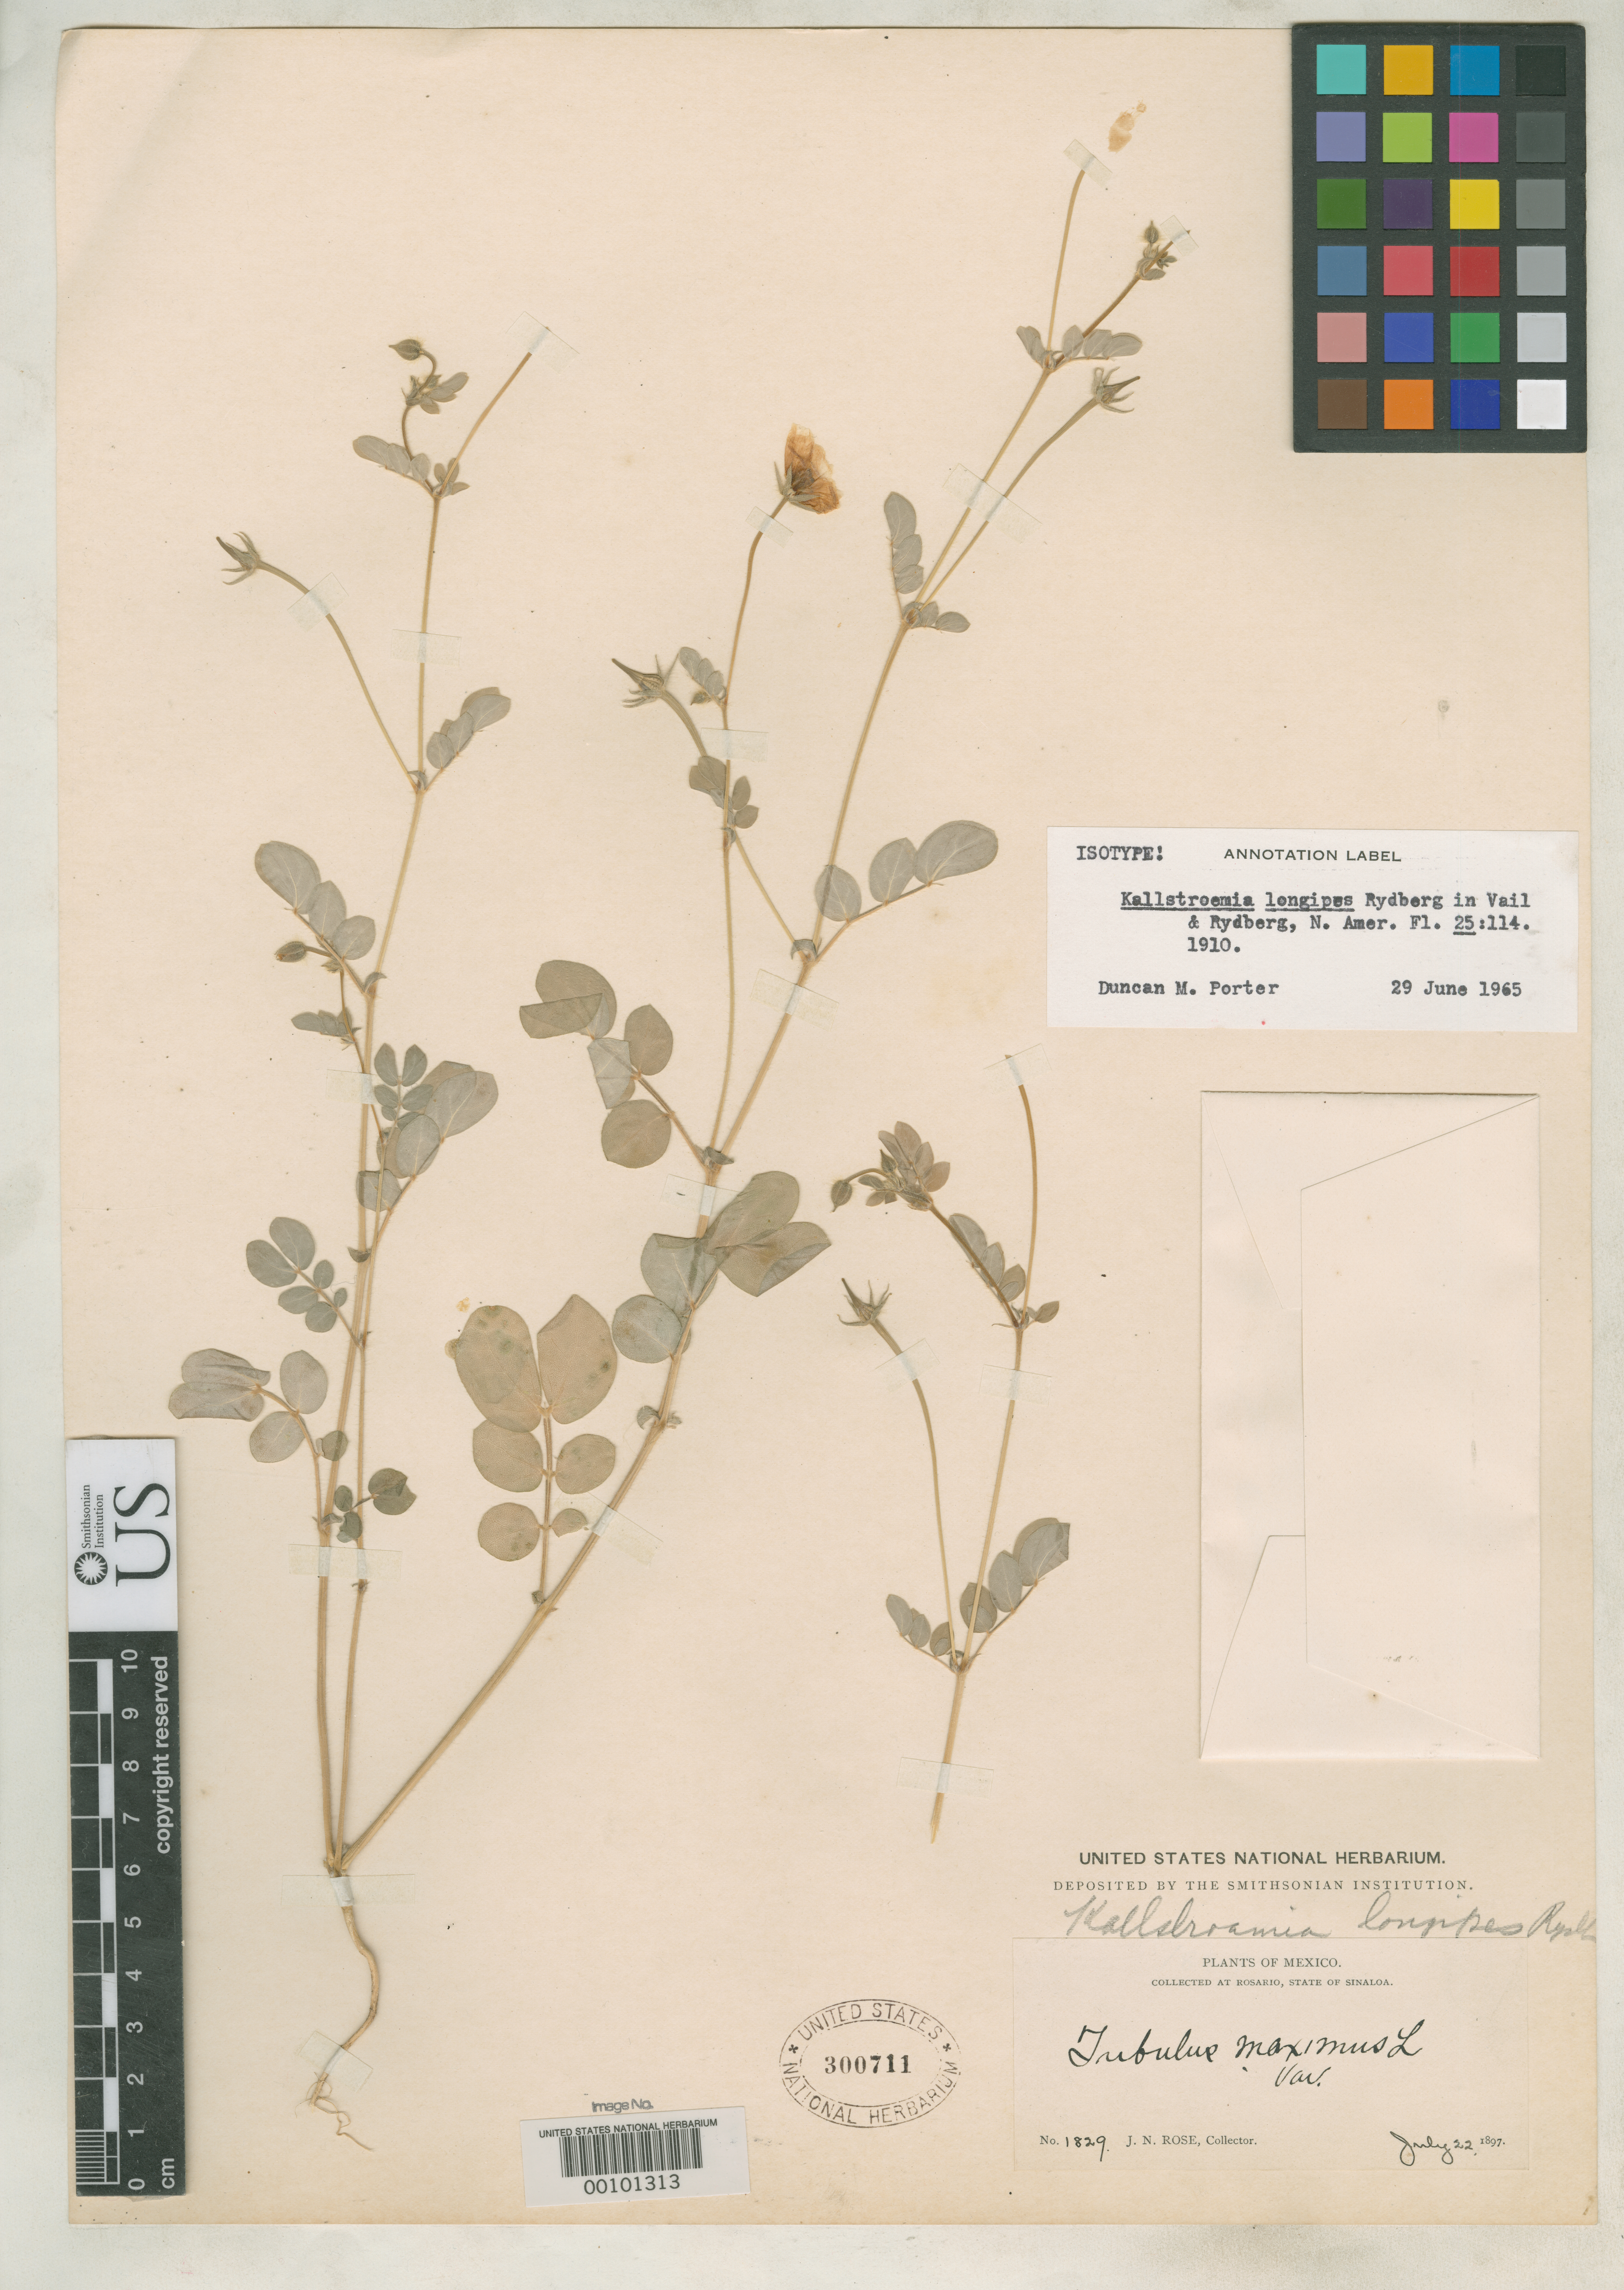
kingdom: Plantae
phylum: Tracheophyta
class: Magnoliopsida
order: Zygophyllales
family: Zygophyllaceae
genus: Kallstroemia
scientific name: Kallstroemia longipes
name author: Rydb.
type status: Isotype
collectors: J. N. Rose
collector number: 1829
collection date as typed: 22 Jul 1897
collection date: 1897-07-22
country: Mexico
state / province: Sinaloa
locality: Rosario.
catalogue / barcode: US 300711